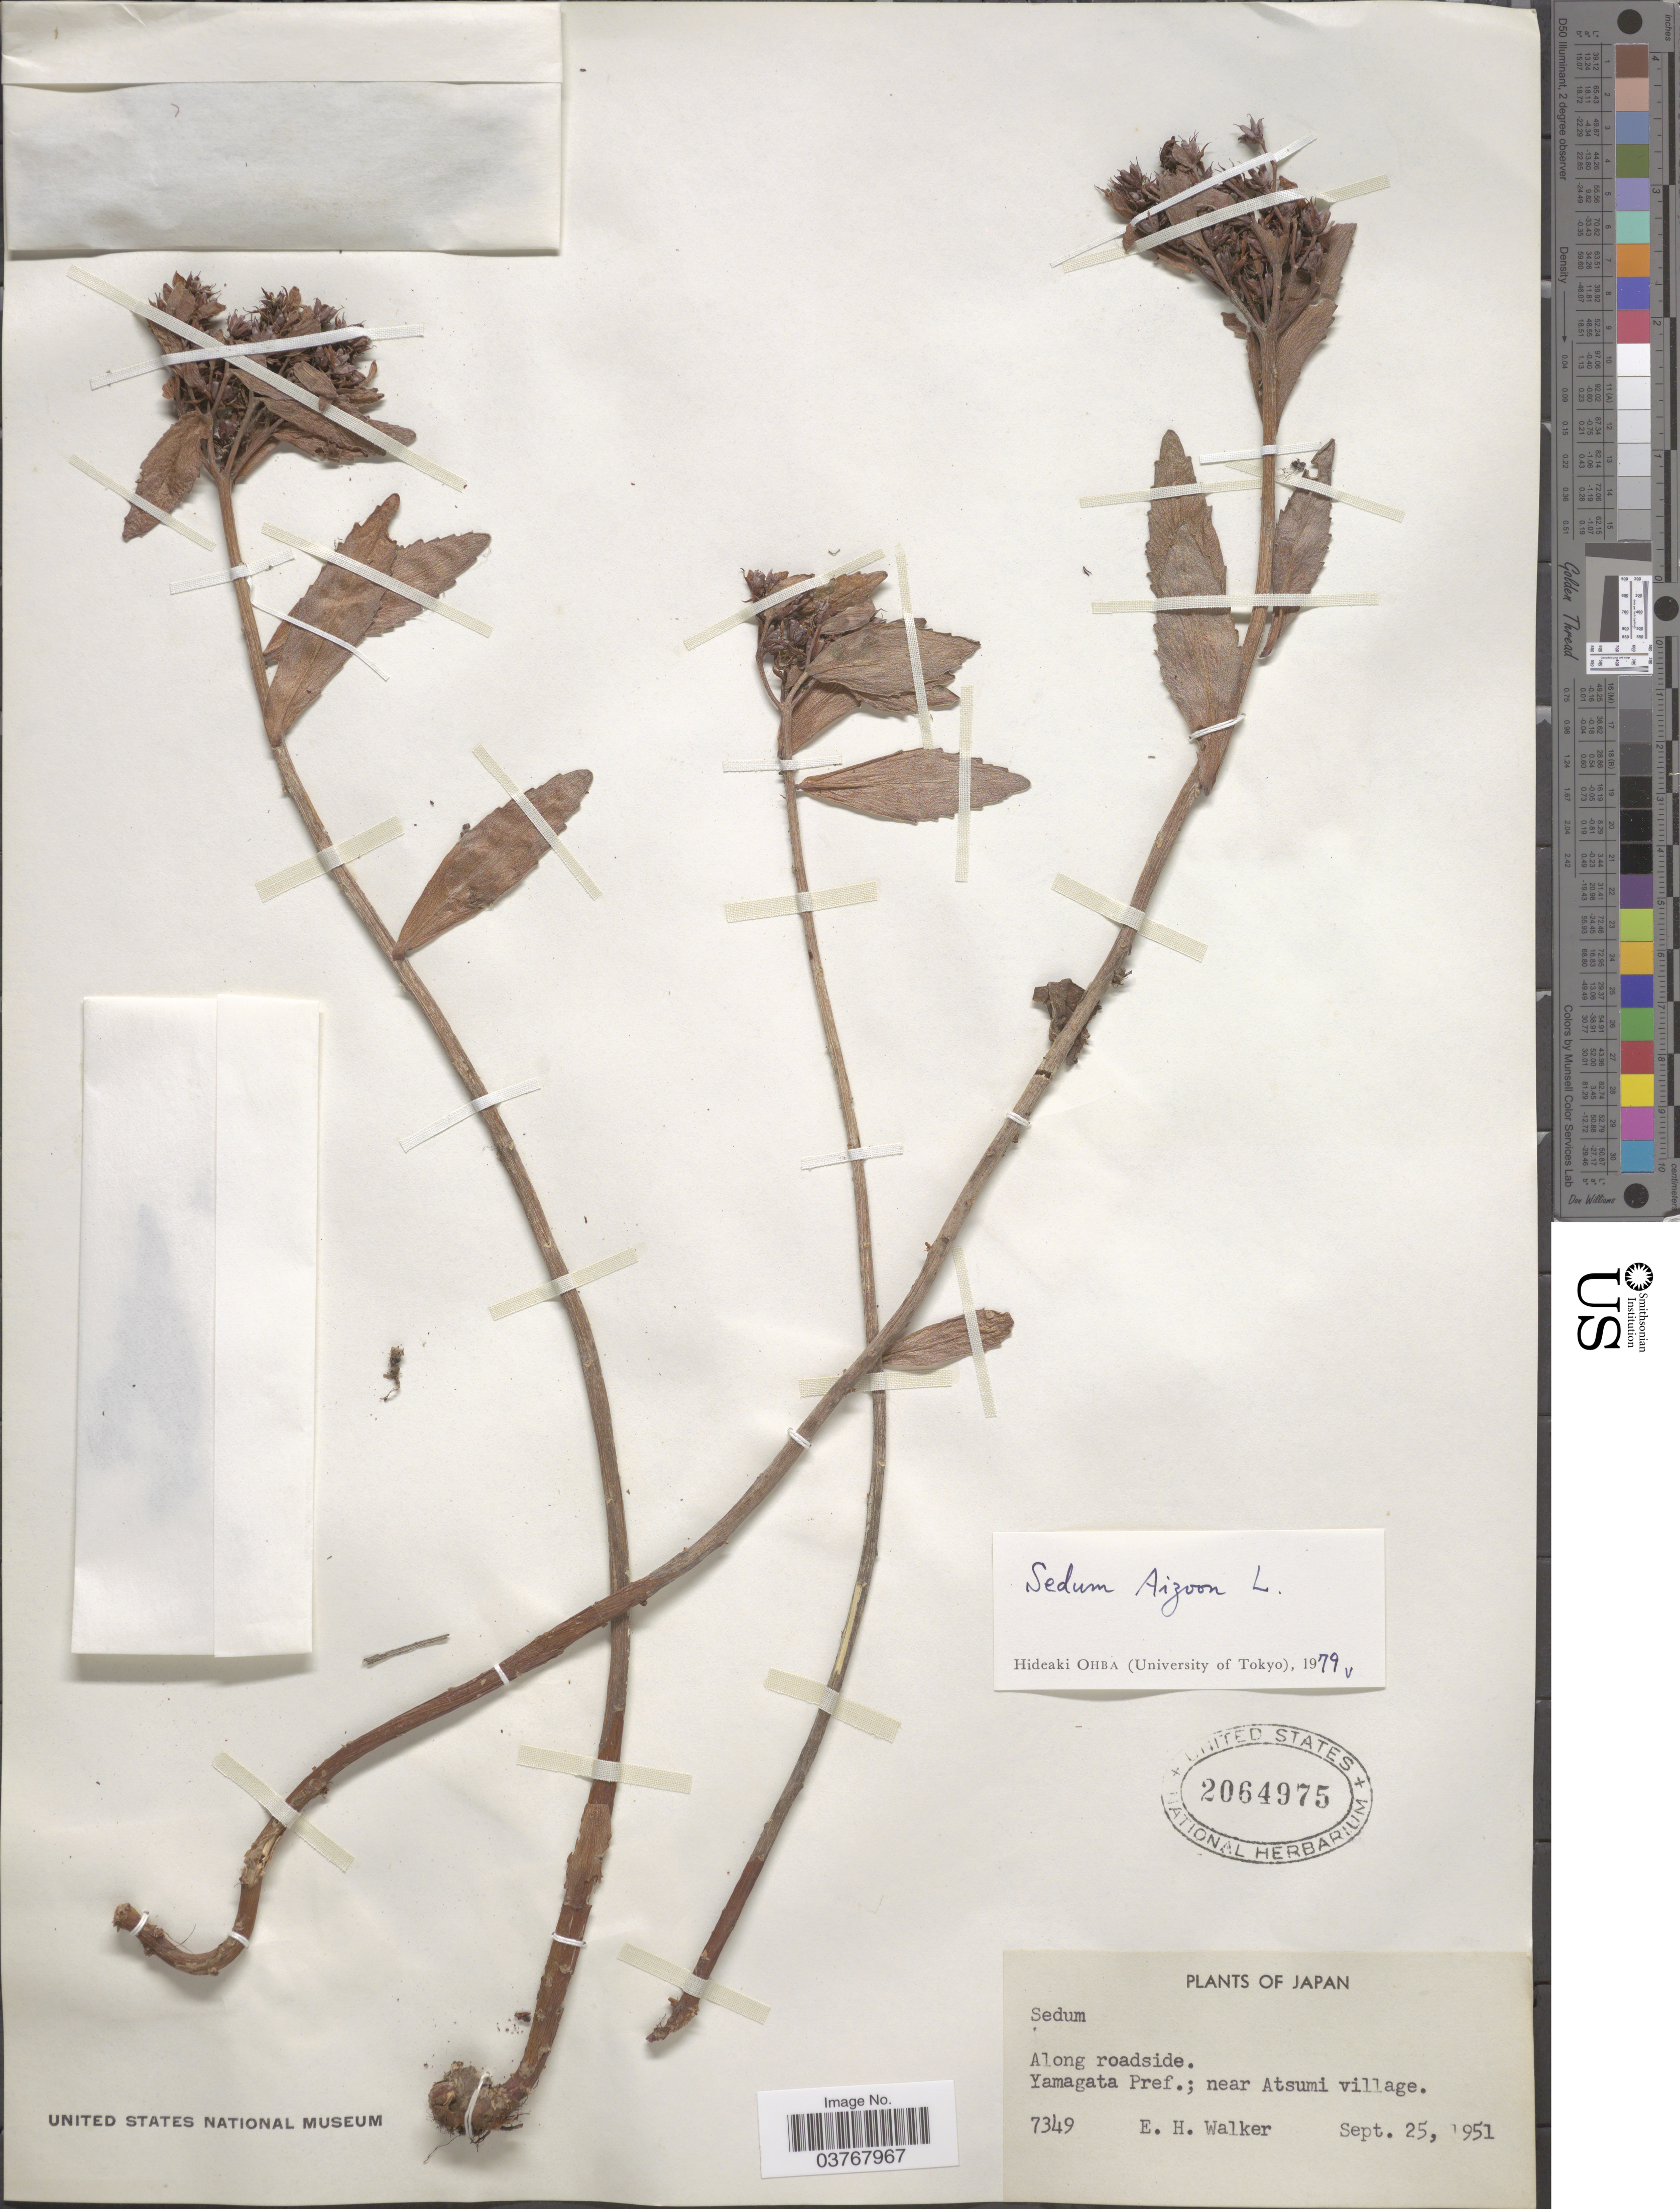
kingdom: Plantae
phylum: Tracheophyta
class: Magnoliopsida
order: Saxifragales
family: Crassulaceae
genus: Phedimus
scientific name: Phedimus aizoon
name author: (L.) 't Hart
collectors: E. H. Walker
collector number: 7349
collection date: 1951-09-25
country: Japan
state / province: Yamagata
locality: Yamagata Pref.; near Atsumi village.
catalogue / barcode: US 2064975